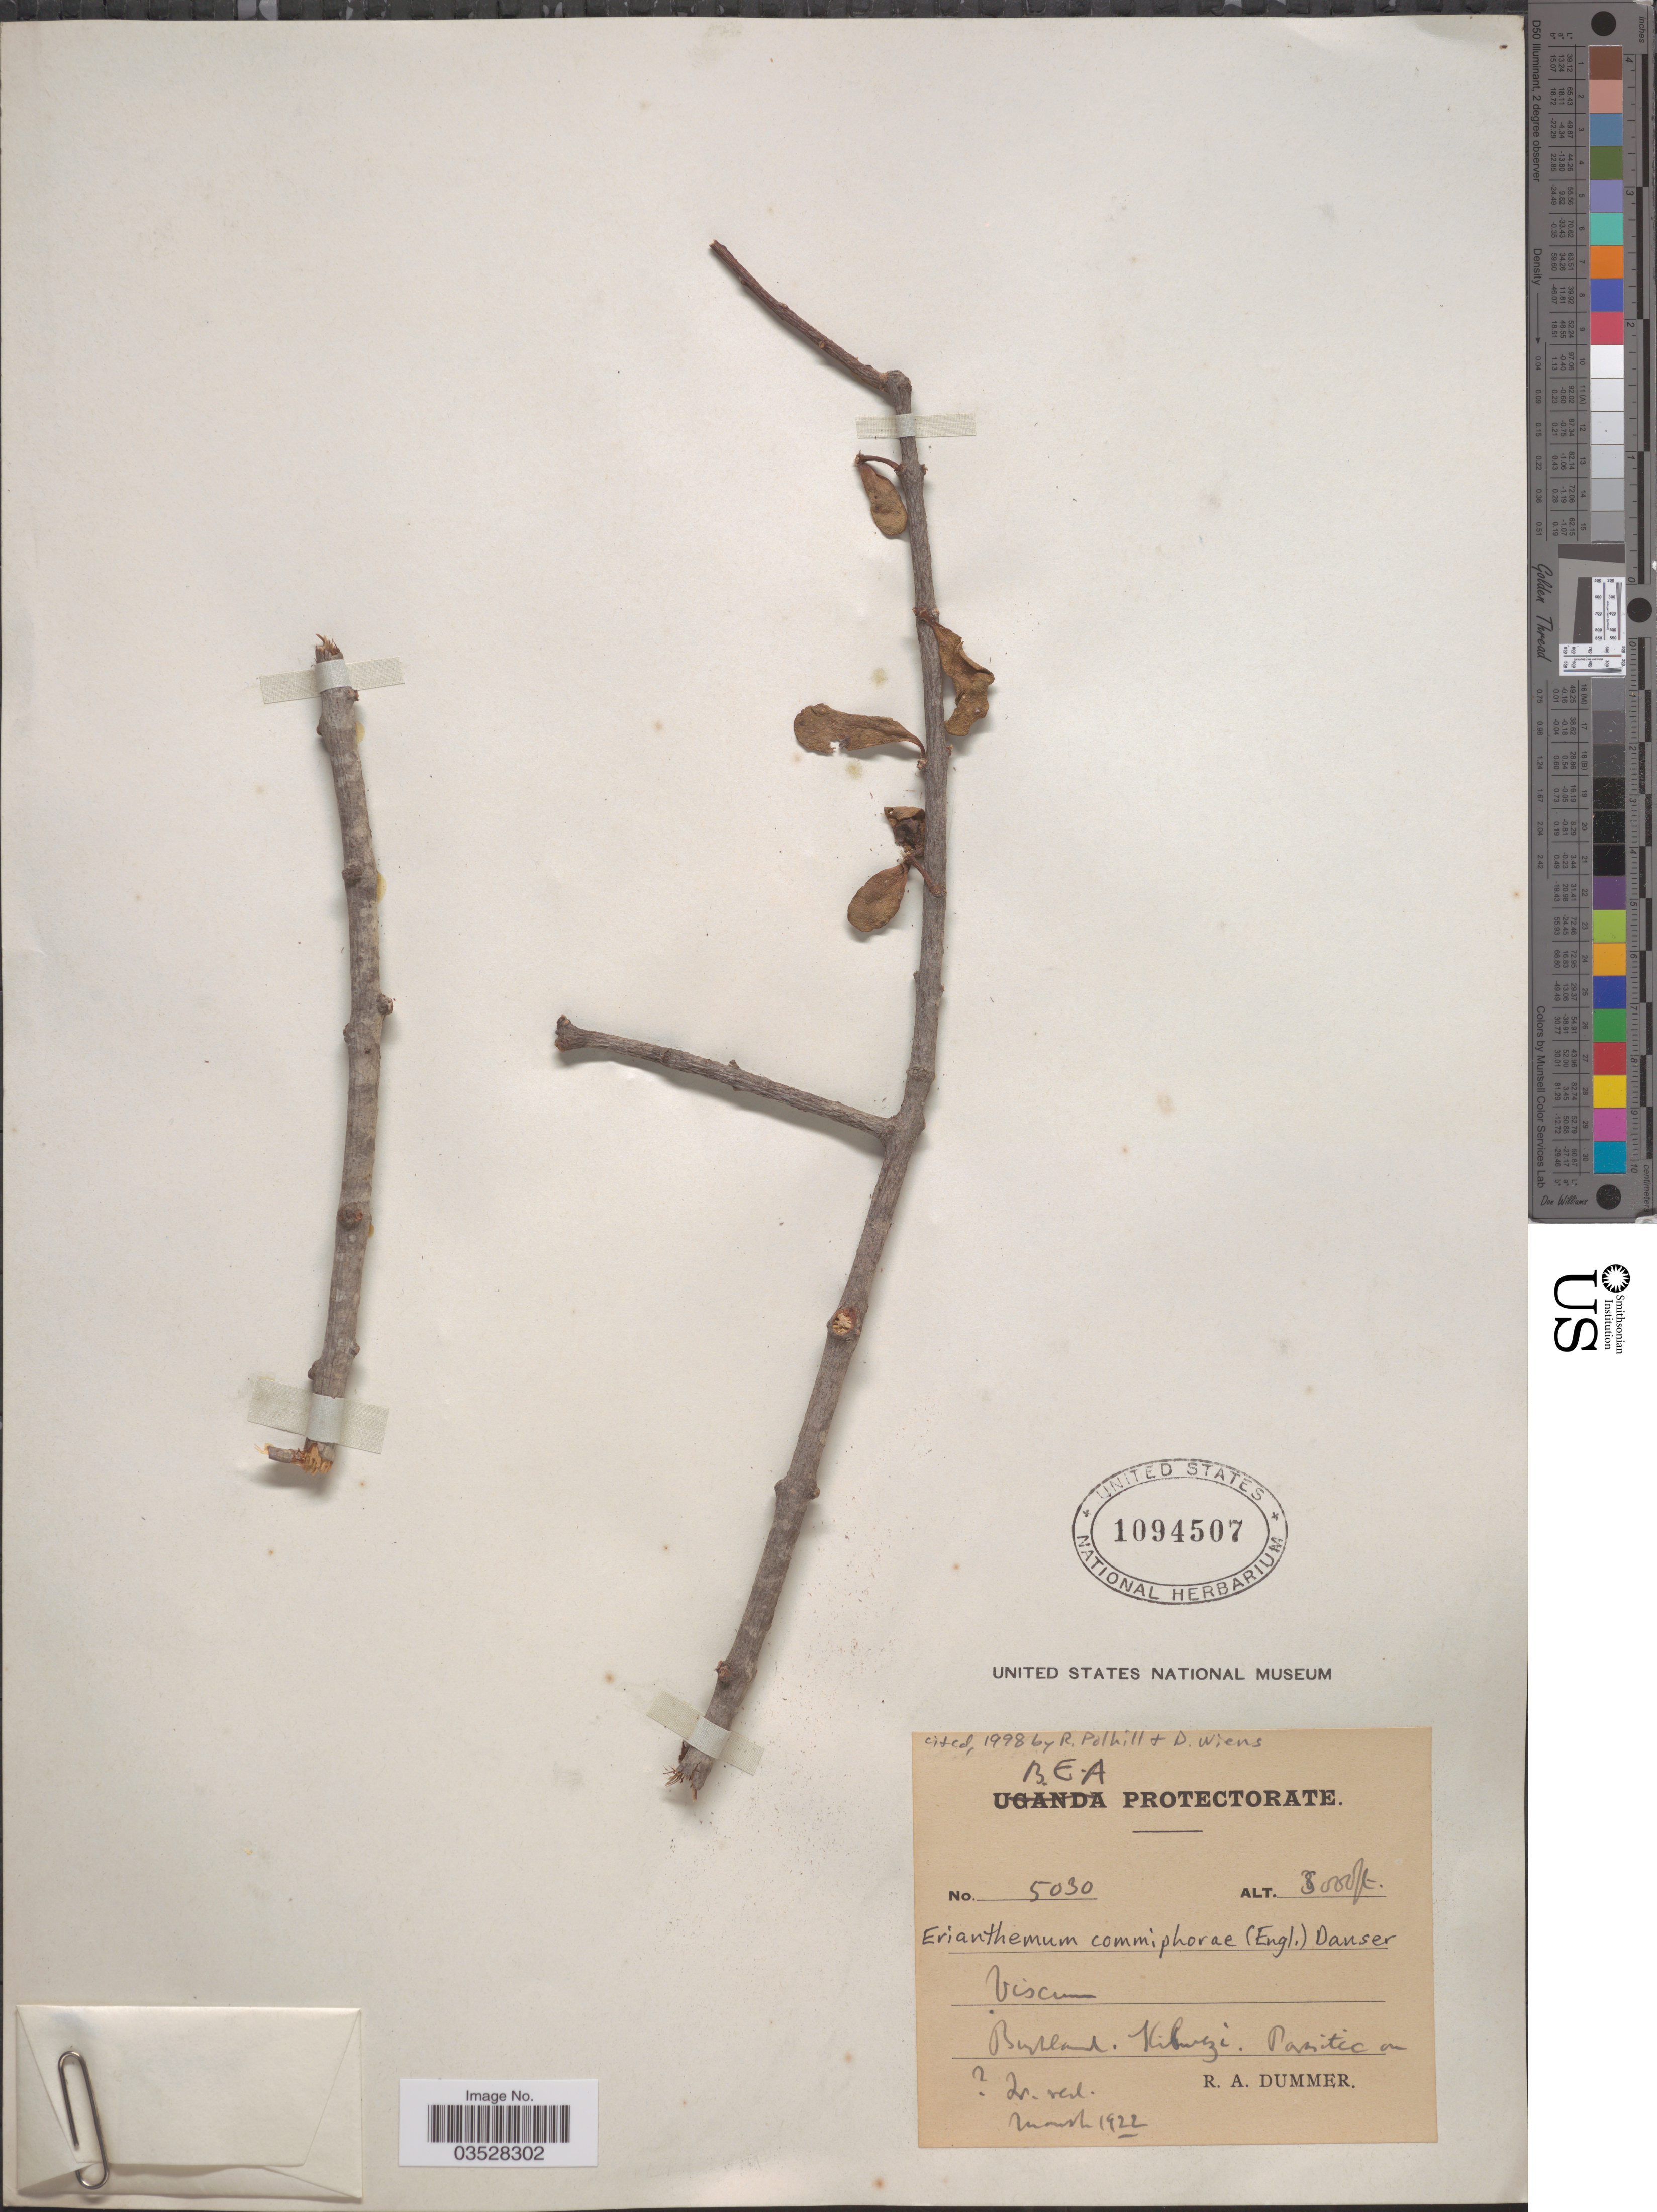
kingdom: Plantae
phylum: Tracheophyta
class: Magnoliopsida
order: Santalales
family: Loranthaceae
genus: Erianthemum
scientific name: Erianthemum commiphorae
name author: (Engl.) Danser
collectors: R. Dümmer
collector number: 5030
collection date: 1922-03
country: Kenya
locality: B.E.A. Protectorate. Viscum [unsure placement]. Bushland. Kibwezi. Panitica [interpreted].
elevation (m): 914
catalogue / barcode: US 1094507